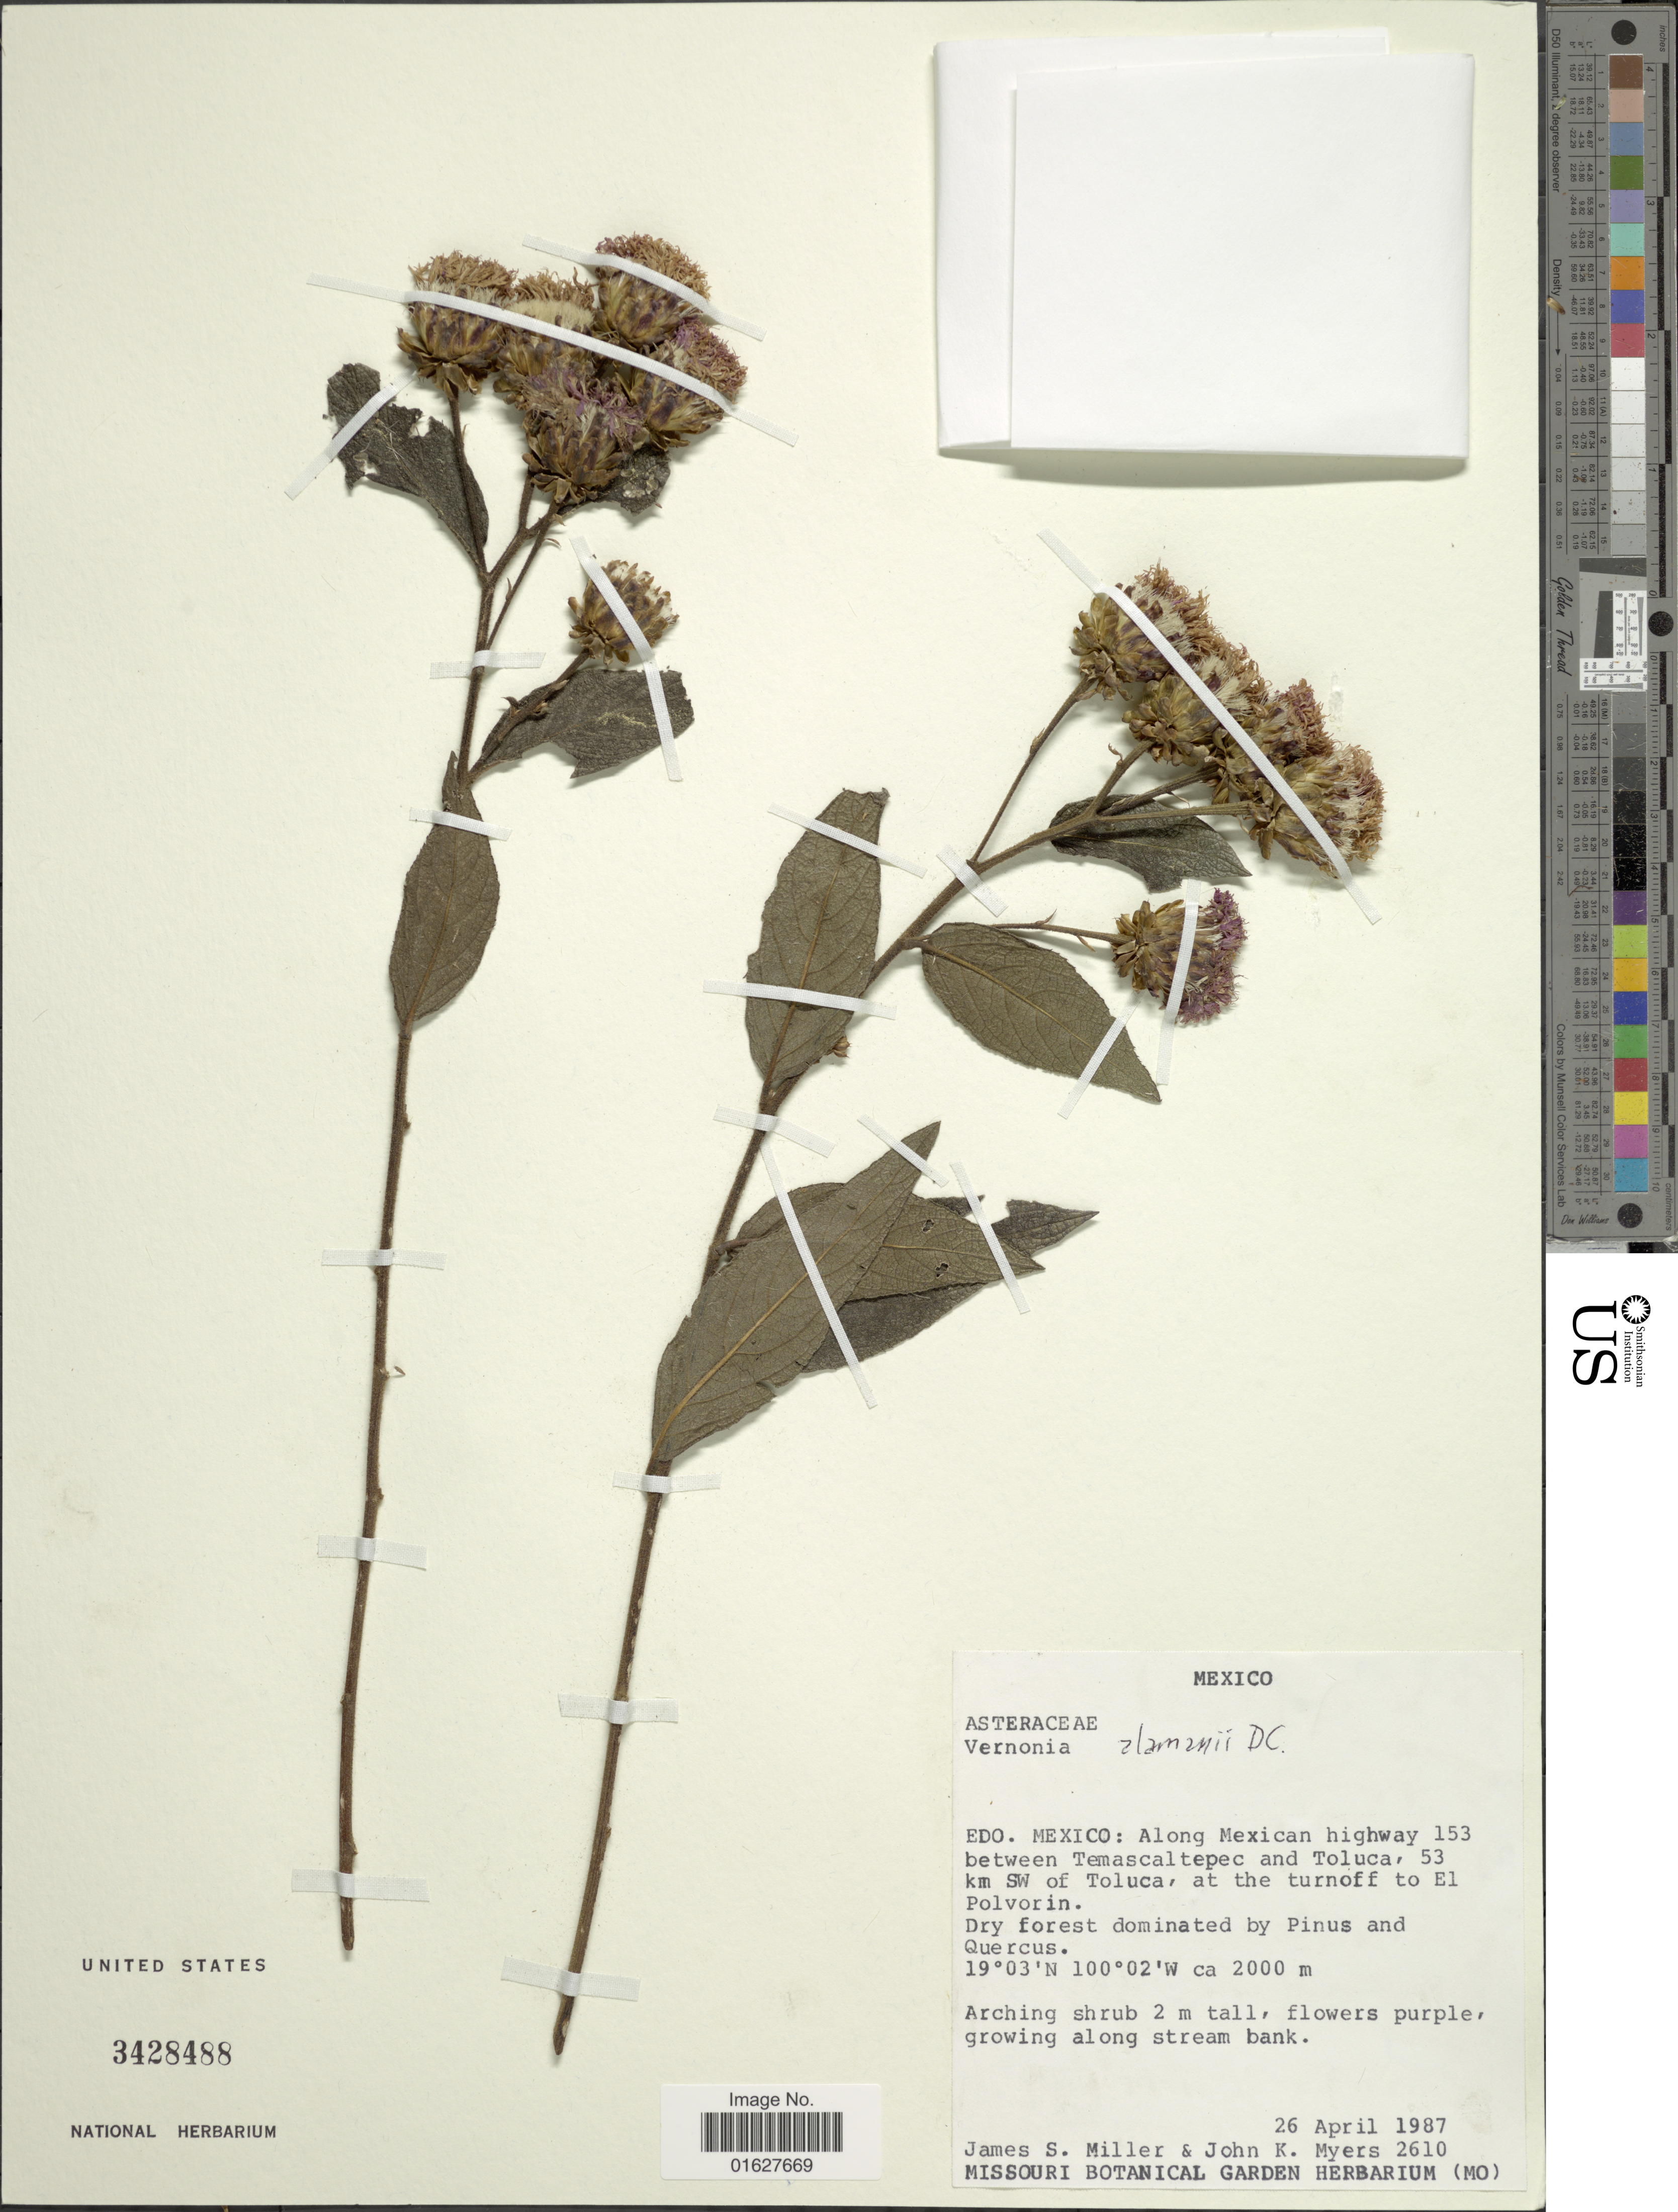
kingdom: Plantae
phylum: Tracheophyta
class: Magnoliopsida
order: Asterales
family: Asteraceae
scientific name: Vickianthus alamanii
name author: (DC.) H. Rob.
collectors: J. S. Miller & J. Myers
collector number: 2610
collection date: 1987-04-26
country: Mexico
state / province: México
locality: México. EDO. México: Along Mexican highway 153 between Temascaltepec and Toluca, 53 km SW of Toluca, at the turnoff to El Polvorin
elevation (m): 610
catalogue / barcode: US 3428488